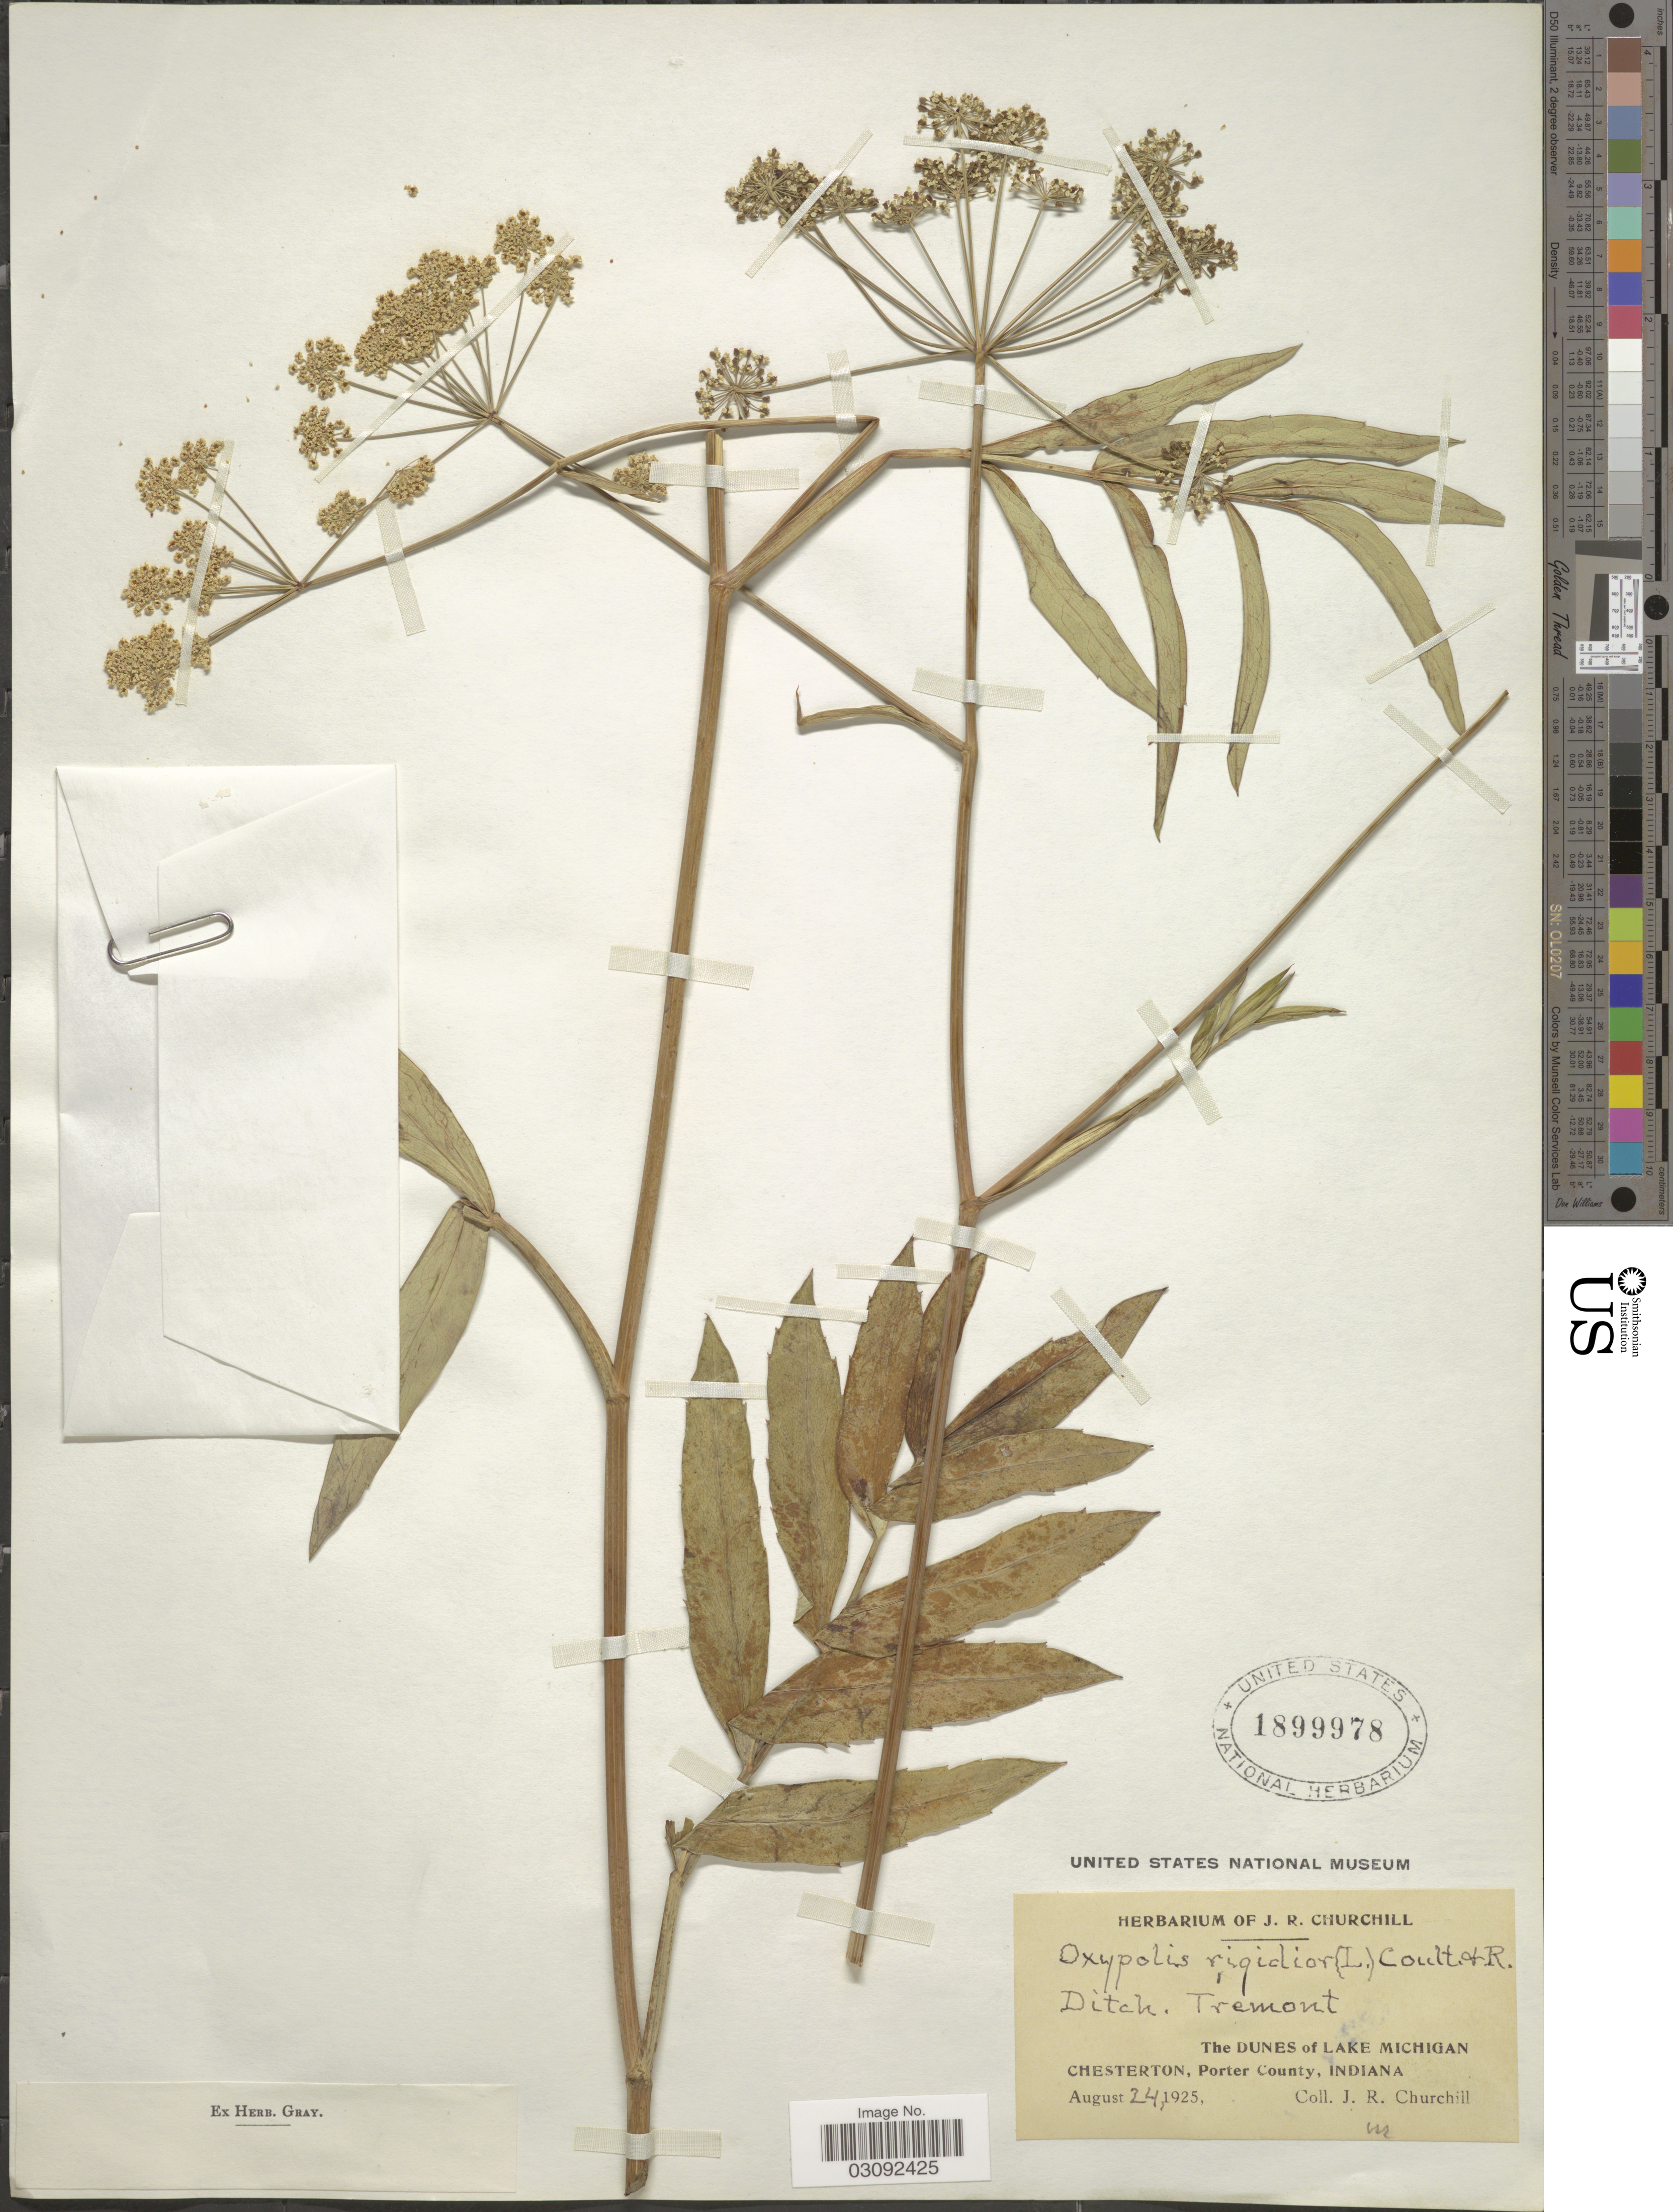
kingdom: Plantae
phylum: Tracheophyta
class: Magnoliopsida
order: Apiales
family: Apiaceae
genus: Oxypolis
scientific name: Oxypolis rigidior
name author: (L.) Raf.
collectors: J. Churchill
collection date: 1925-08-24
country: United States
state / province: Indiana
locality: Tremont. The Dunes of Lake Michigan, Chesterton, Porter County.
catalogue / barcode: US 1899978